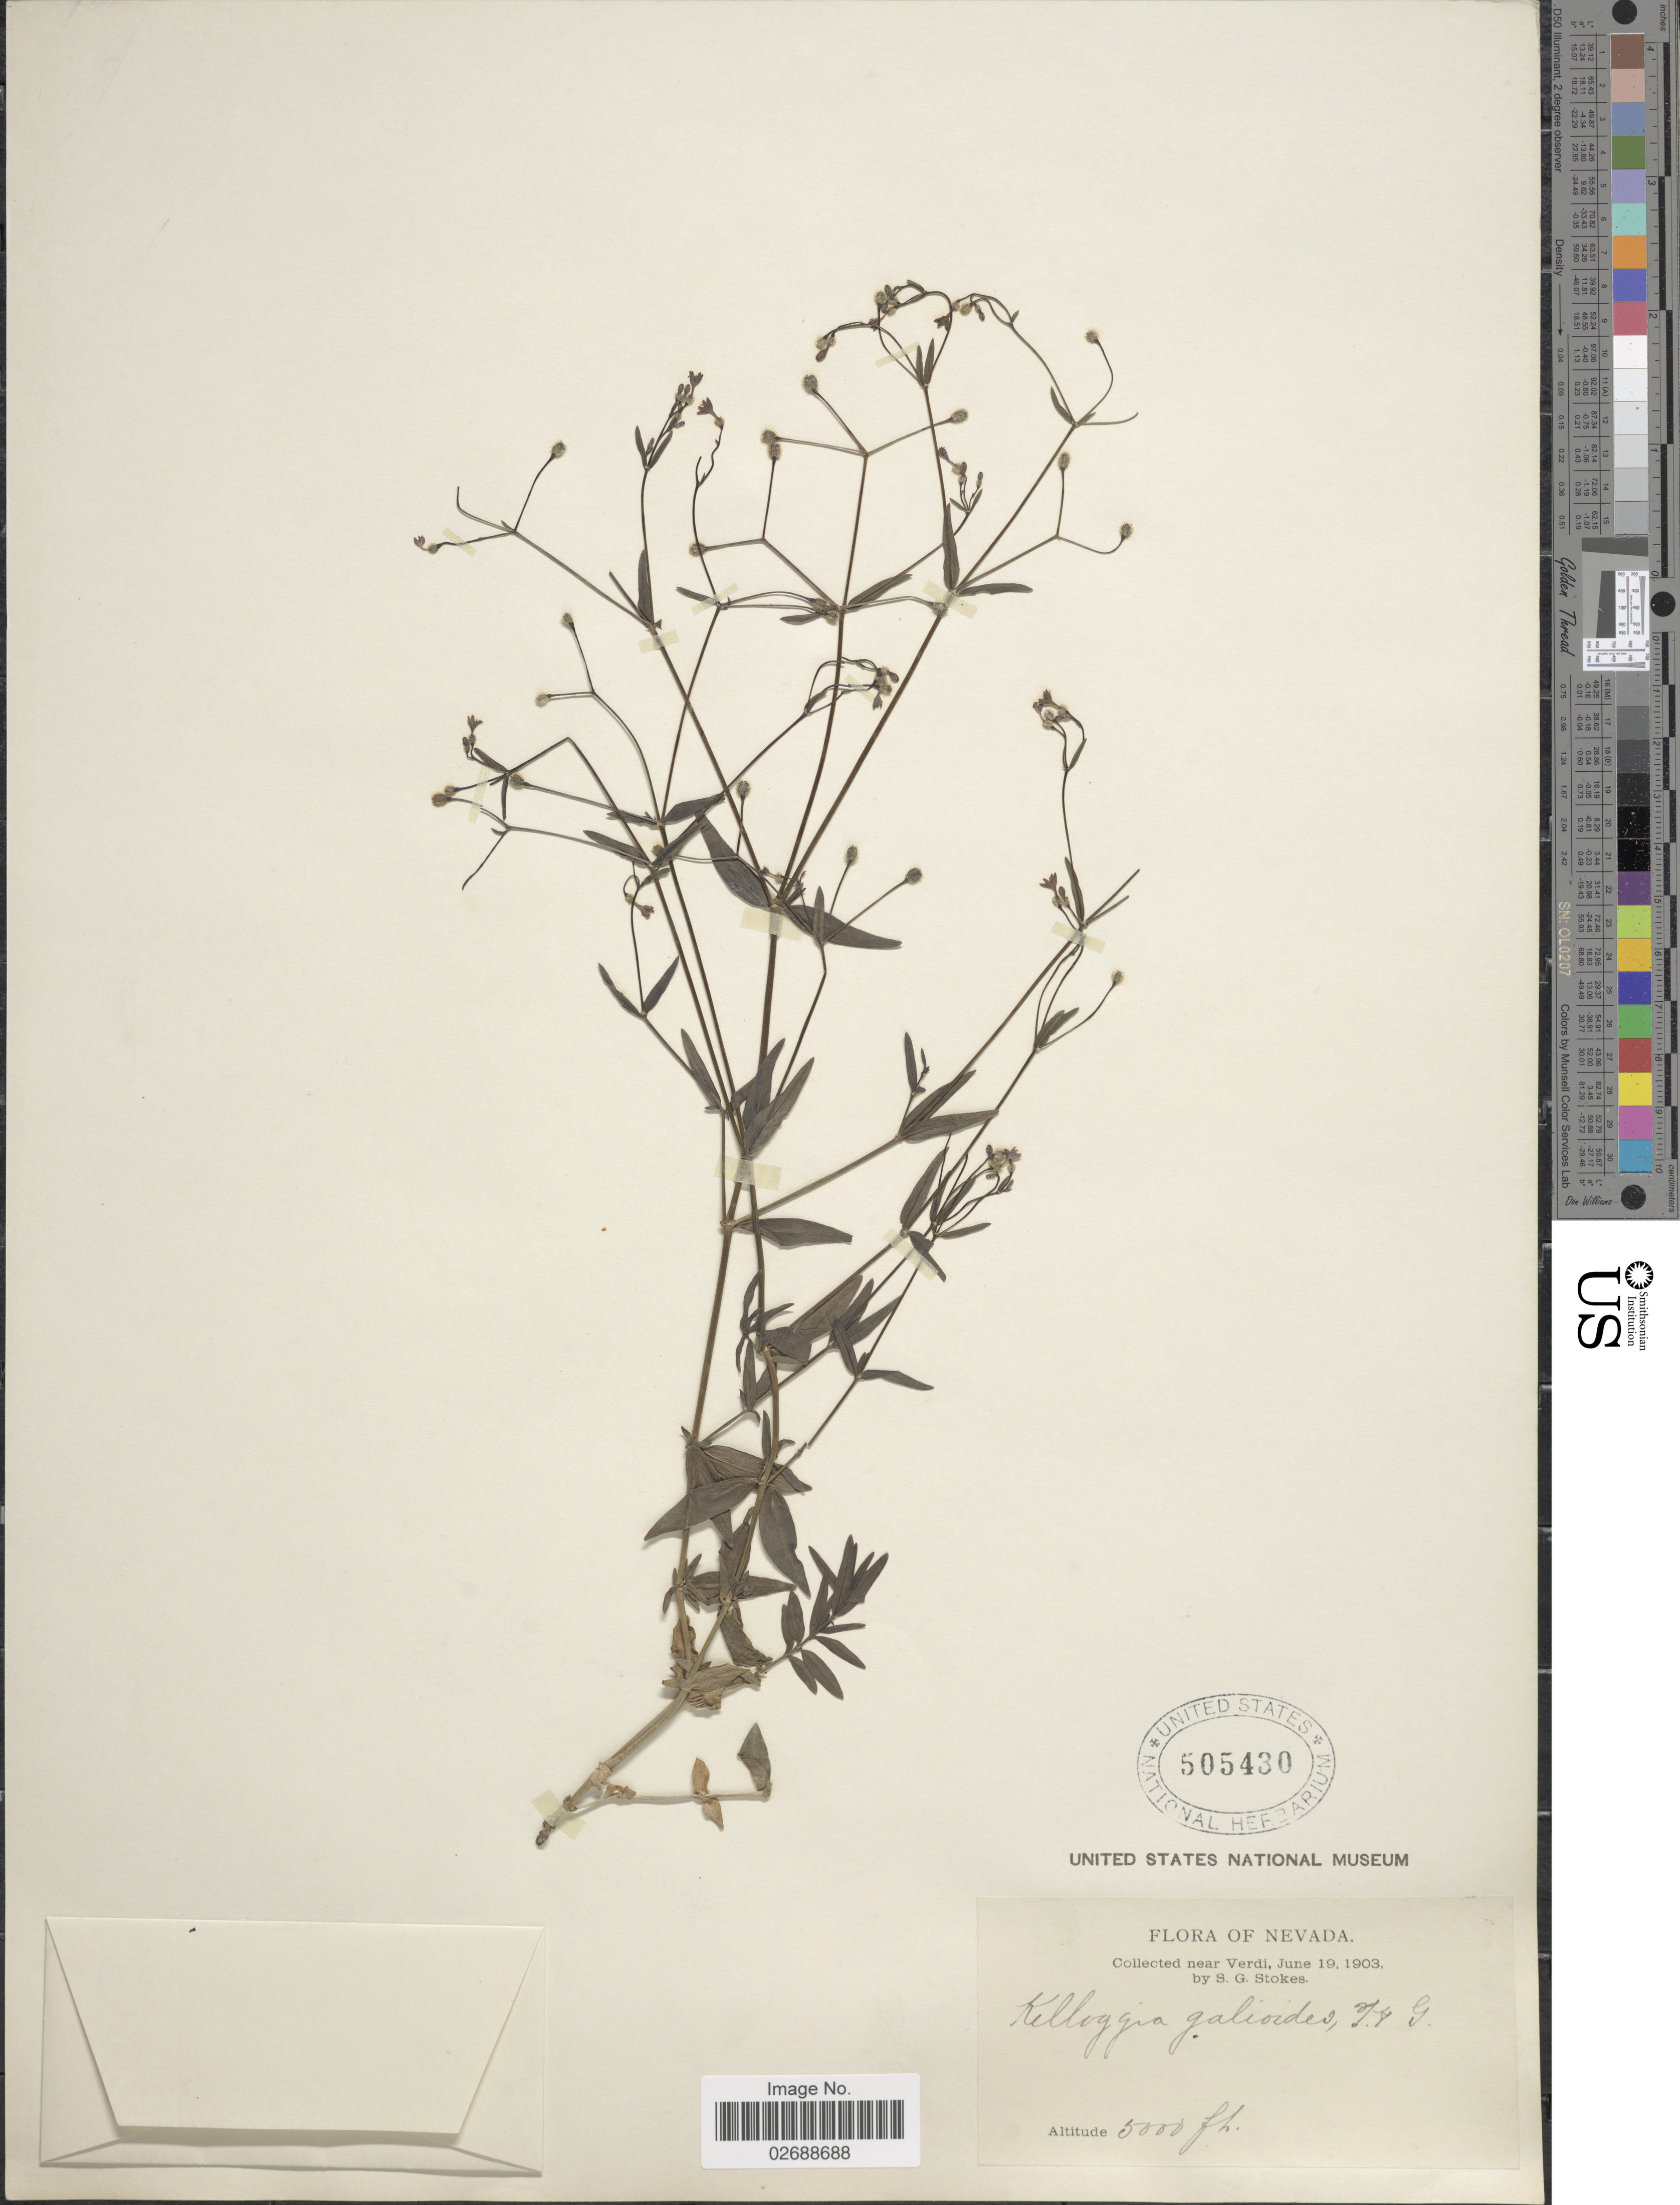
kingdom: Plantae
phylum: Tracheophyta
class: Magnoliopsida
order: Gentianales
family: Rubiaceae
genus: Kelloggia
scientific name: Kelloggia galioides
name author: Torr. in Wilkes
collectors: S. G. Stokes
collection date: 1903-06-19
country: United States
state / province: Nevada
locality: Near Verdi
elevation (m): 1524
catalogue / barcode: US 505430